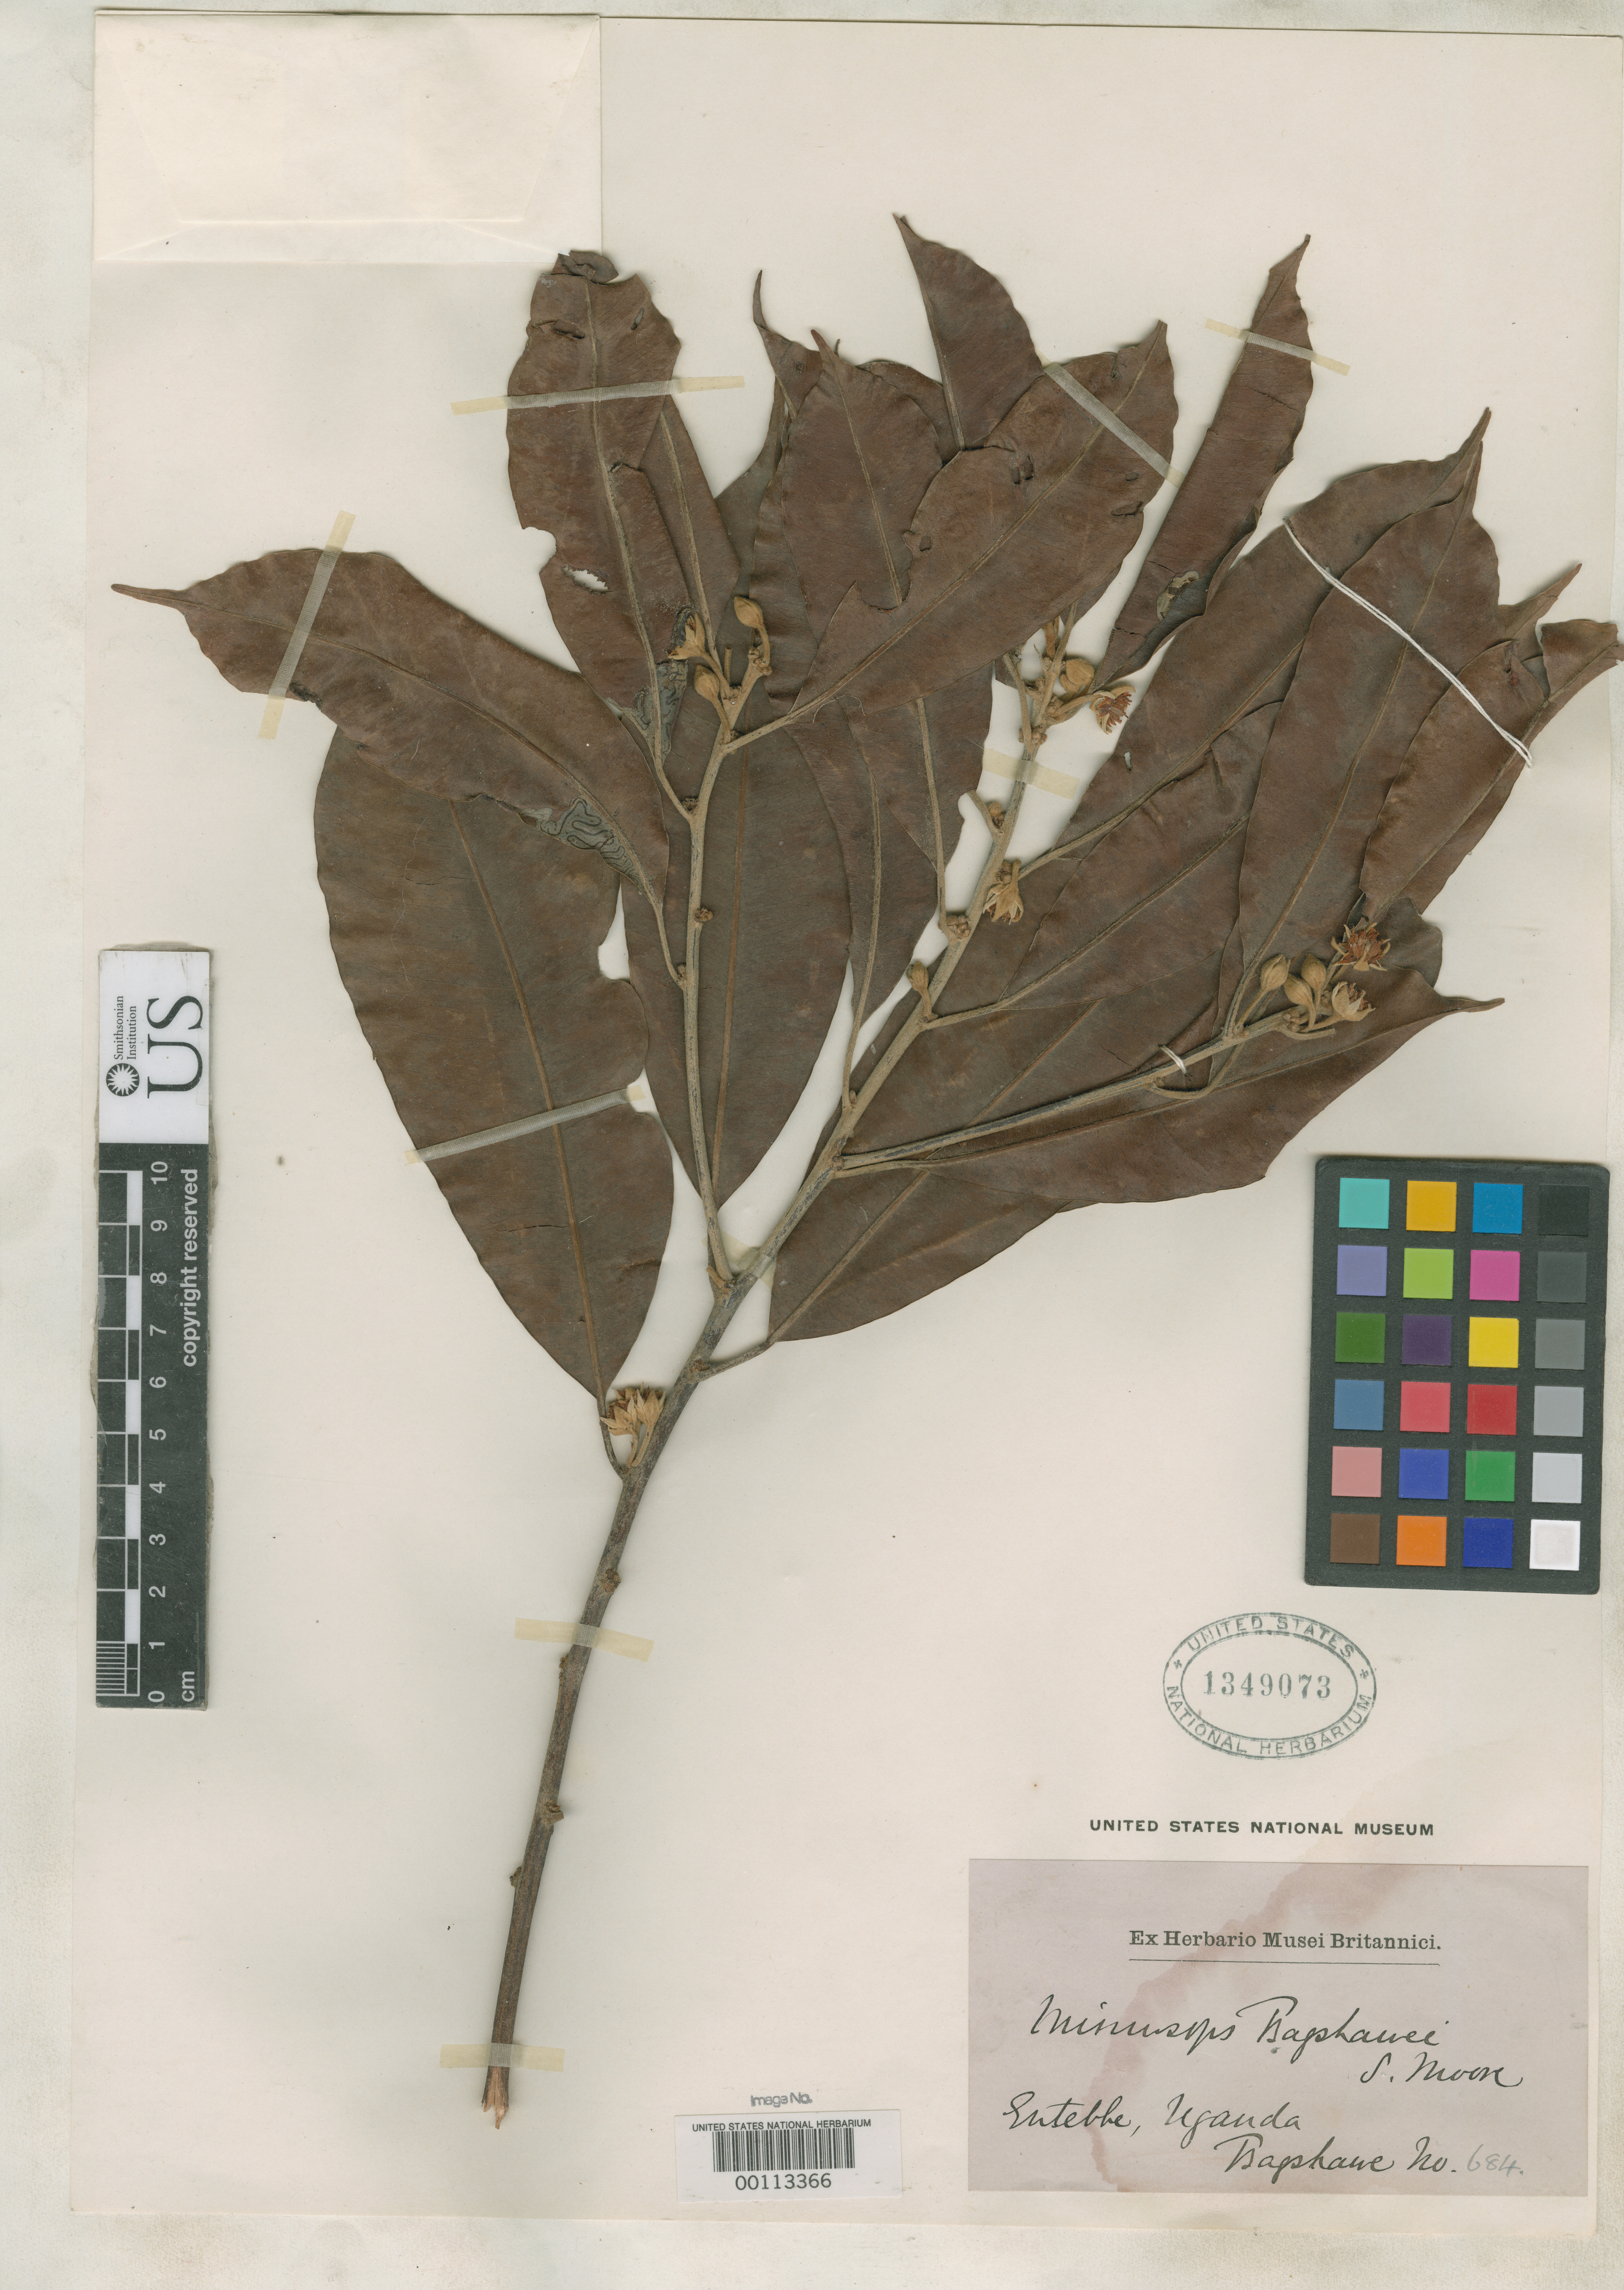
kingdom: Plantae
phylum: Tracheophyta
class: Magnoliopsida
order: Ericales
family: Sapotaceae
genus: Mimusops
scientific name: Mimusops bagshawei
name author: S. Moore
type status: Isotype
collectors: A. Bagshawe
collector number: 684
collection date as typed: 14 May 1905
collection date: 1905-05-14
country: Uganda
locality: Entebbe.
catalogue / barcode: US 1349073